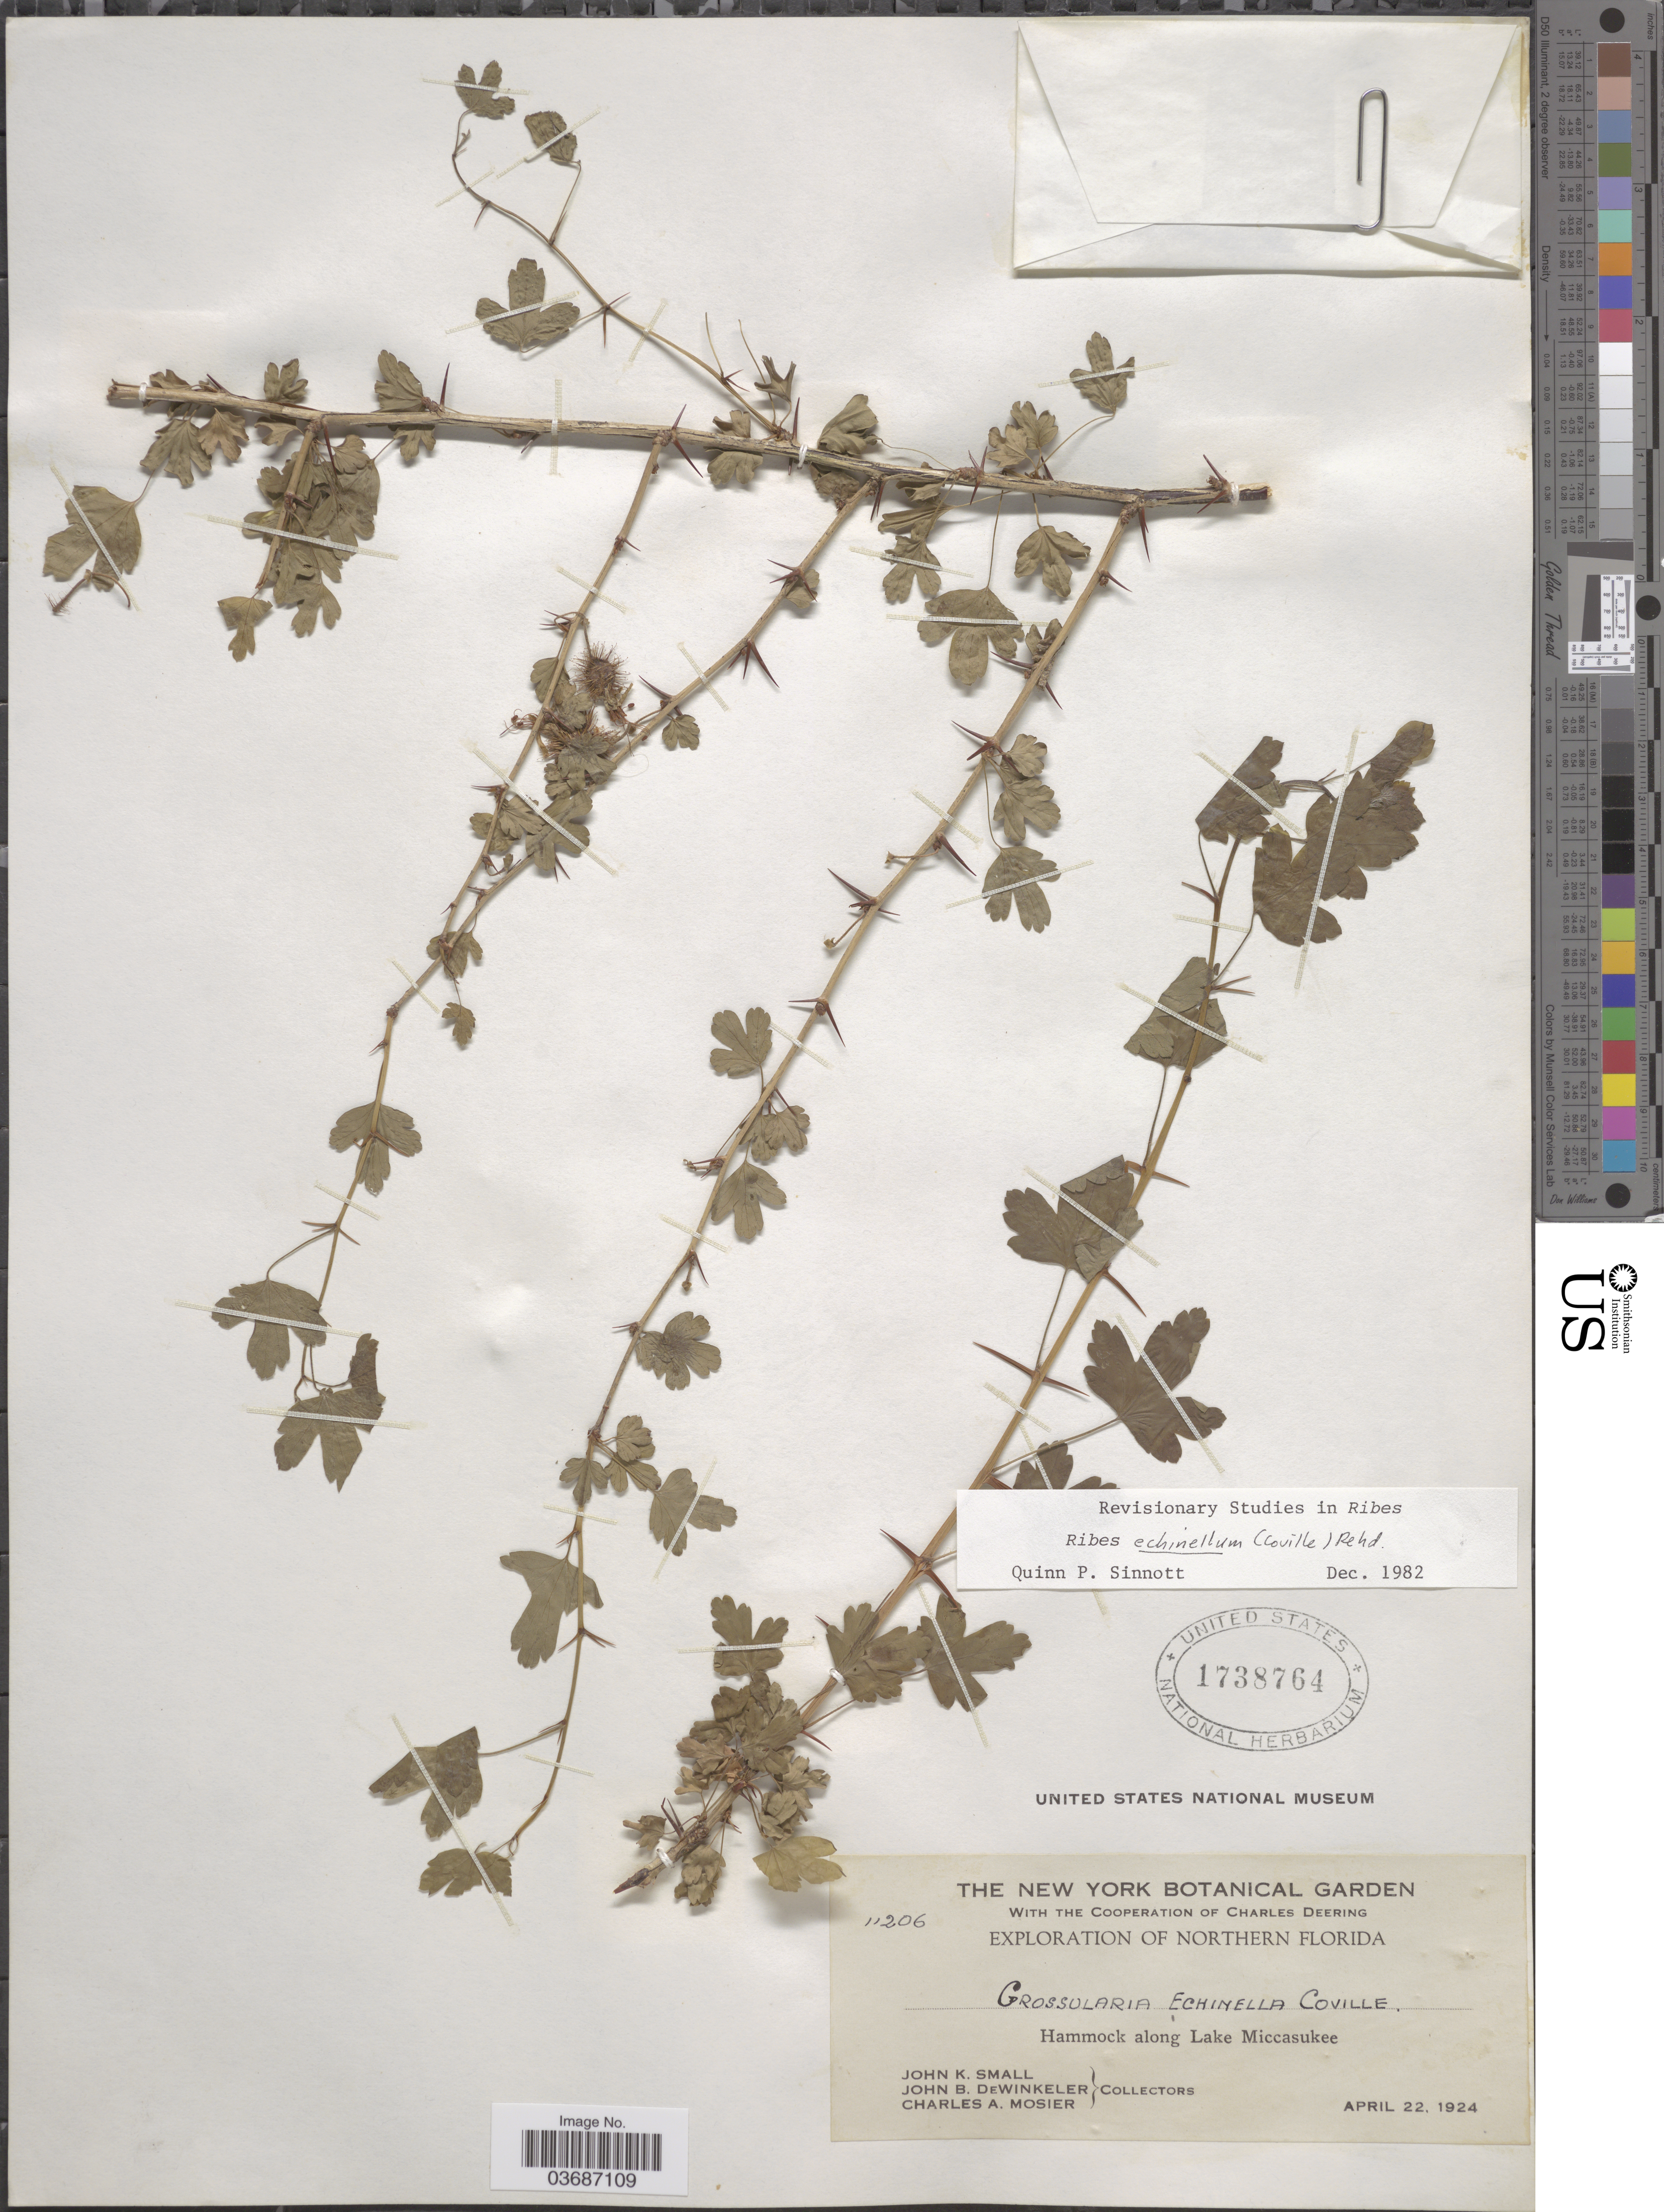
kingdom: Plantae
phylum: Tracheophyta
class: Magnoliopsida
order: Saxifragales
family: Grossulariaceae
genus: Ribes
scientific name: Ribes echinellum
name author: (Coville) Rehder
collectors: J. K. Small, J. B. Dewinkeler & C. A. Mosier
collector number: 11206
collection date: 1924-04-22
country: United States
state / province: Florida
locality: Exploration of Northern Florida. Hammock along Lake Miccasukee.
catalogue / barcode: US 1738764